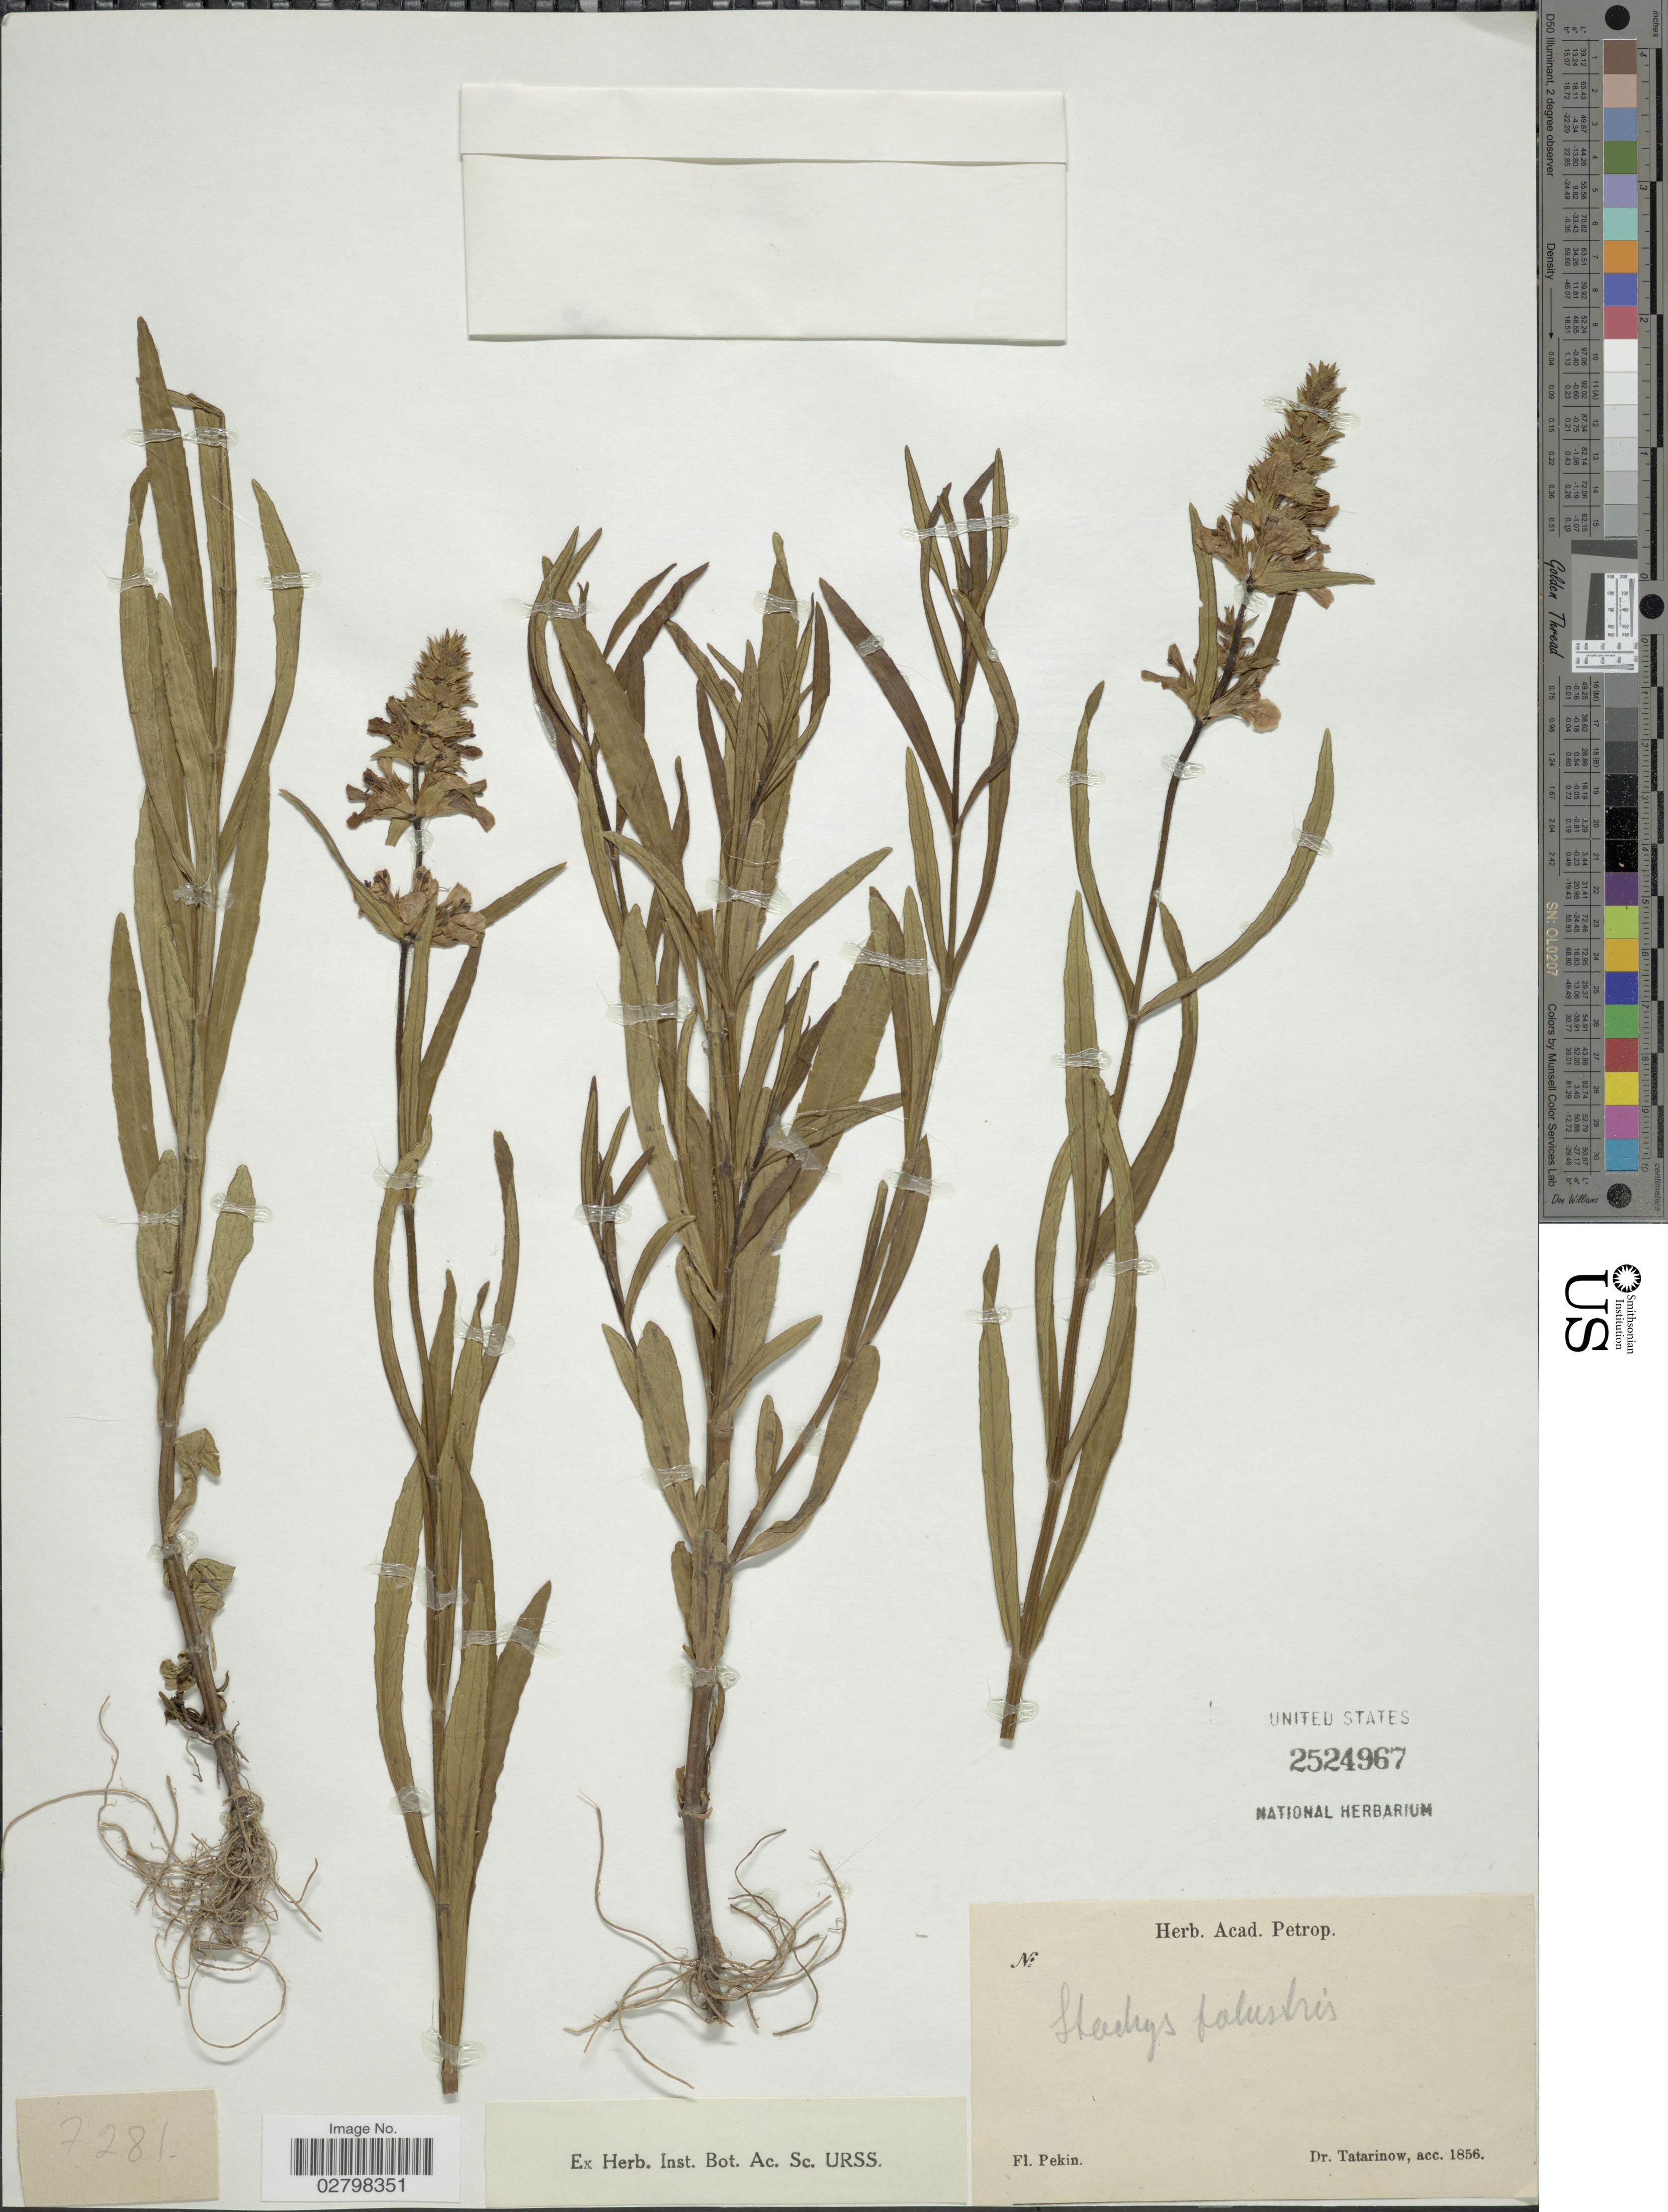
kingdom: Plantae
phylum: Tracheophyta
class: Magnoliopsida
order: Lamiales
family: Lamiaceae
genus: Stachys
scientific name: Stachys palustris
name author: L.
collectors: -. Tatarinow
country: China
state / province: Beijing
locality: Fl. Pekin.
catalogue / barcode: US 2524967